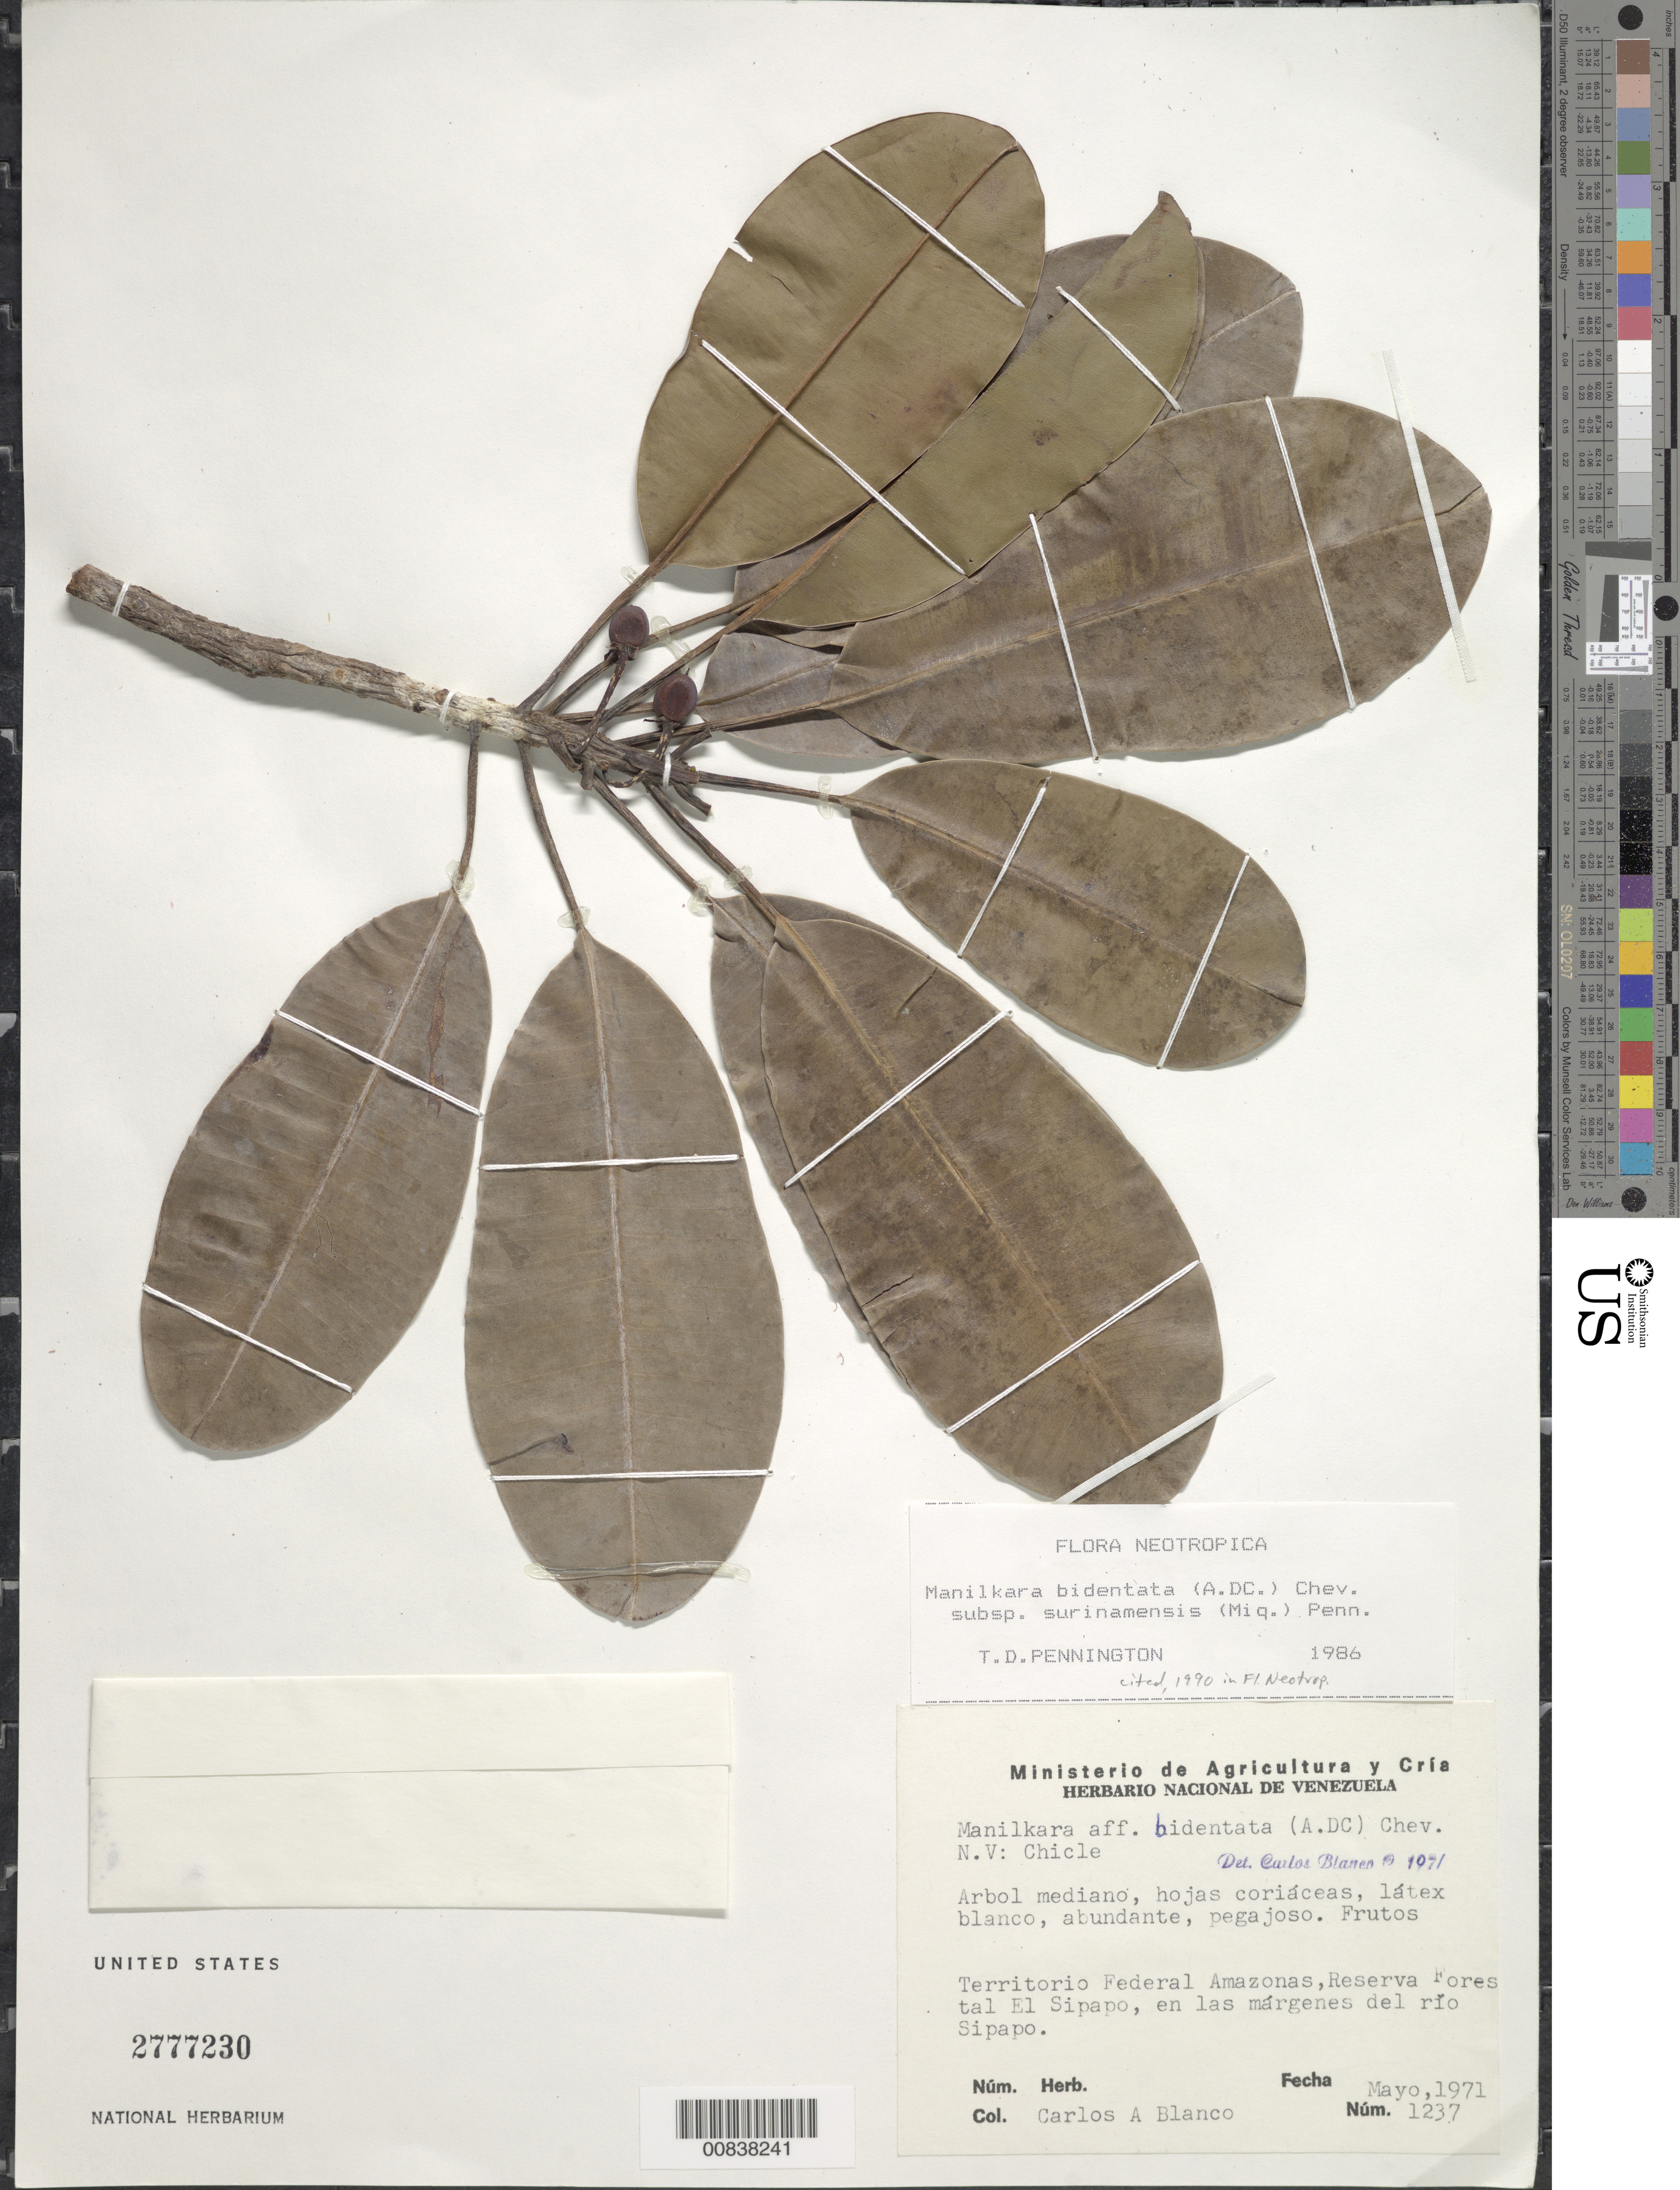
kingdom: Plantae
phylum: Tracheophyta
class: Magnoliopsida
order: Ericales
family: Sapotaceae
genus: Manilkara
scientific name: Manilkara bidentata subsp. surinamensis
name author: (Miq.) T.D. Penn.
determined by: Pennington, T. D., (K)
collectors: C. A. Blanco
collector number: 1237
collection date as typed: May-71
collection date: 1971-05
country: Venezuela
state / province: Amazonas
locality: Reserva Forestal El Sipapo, Río Sipapo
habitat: Along river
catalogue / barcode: US 2777230